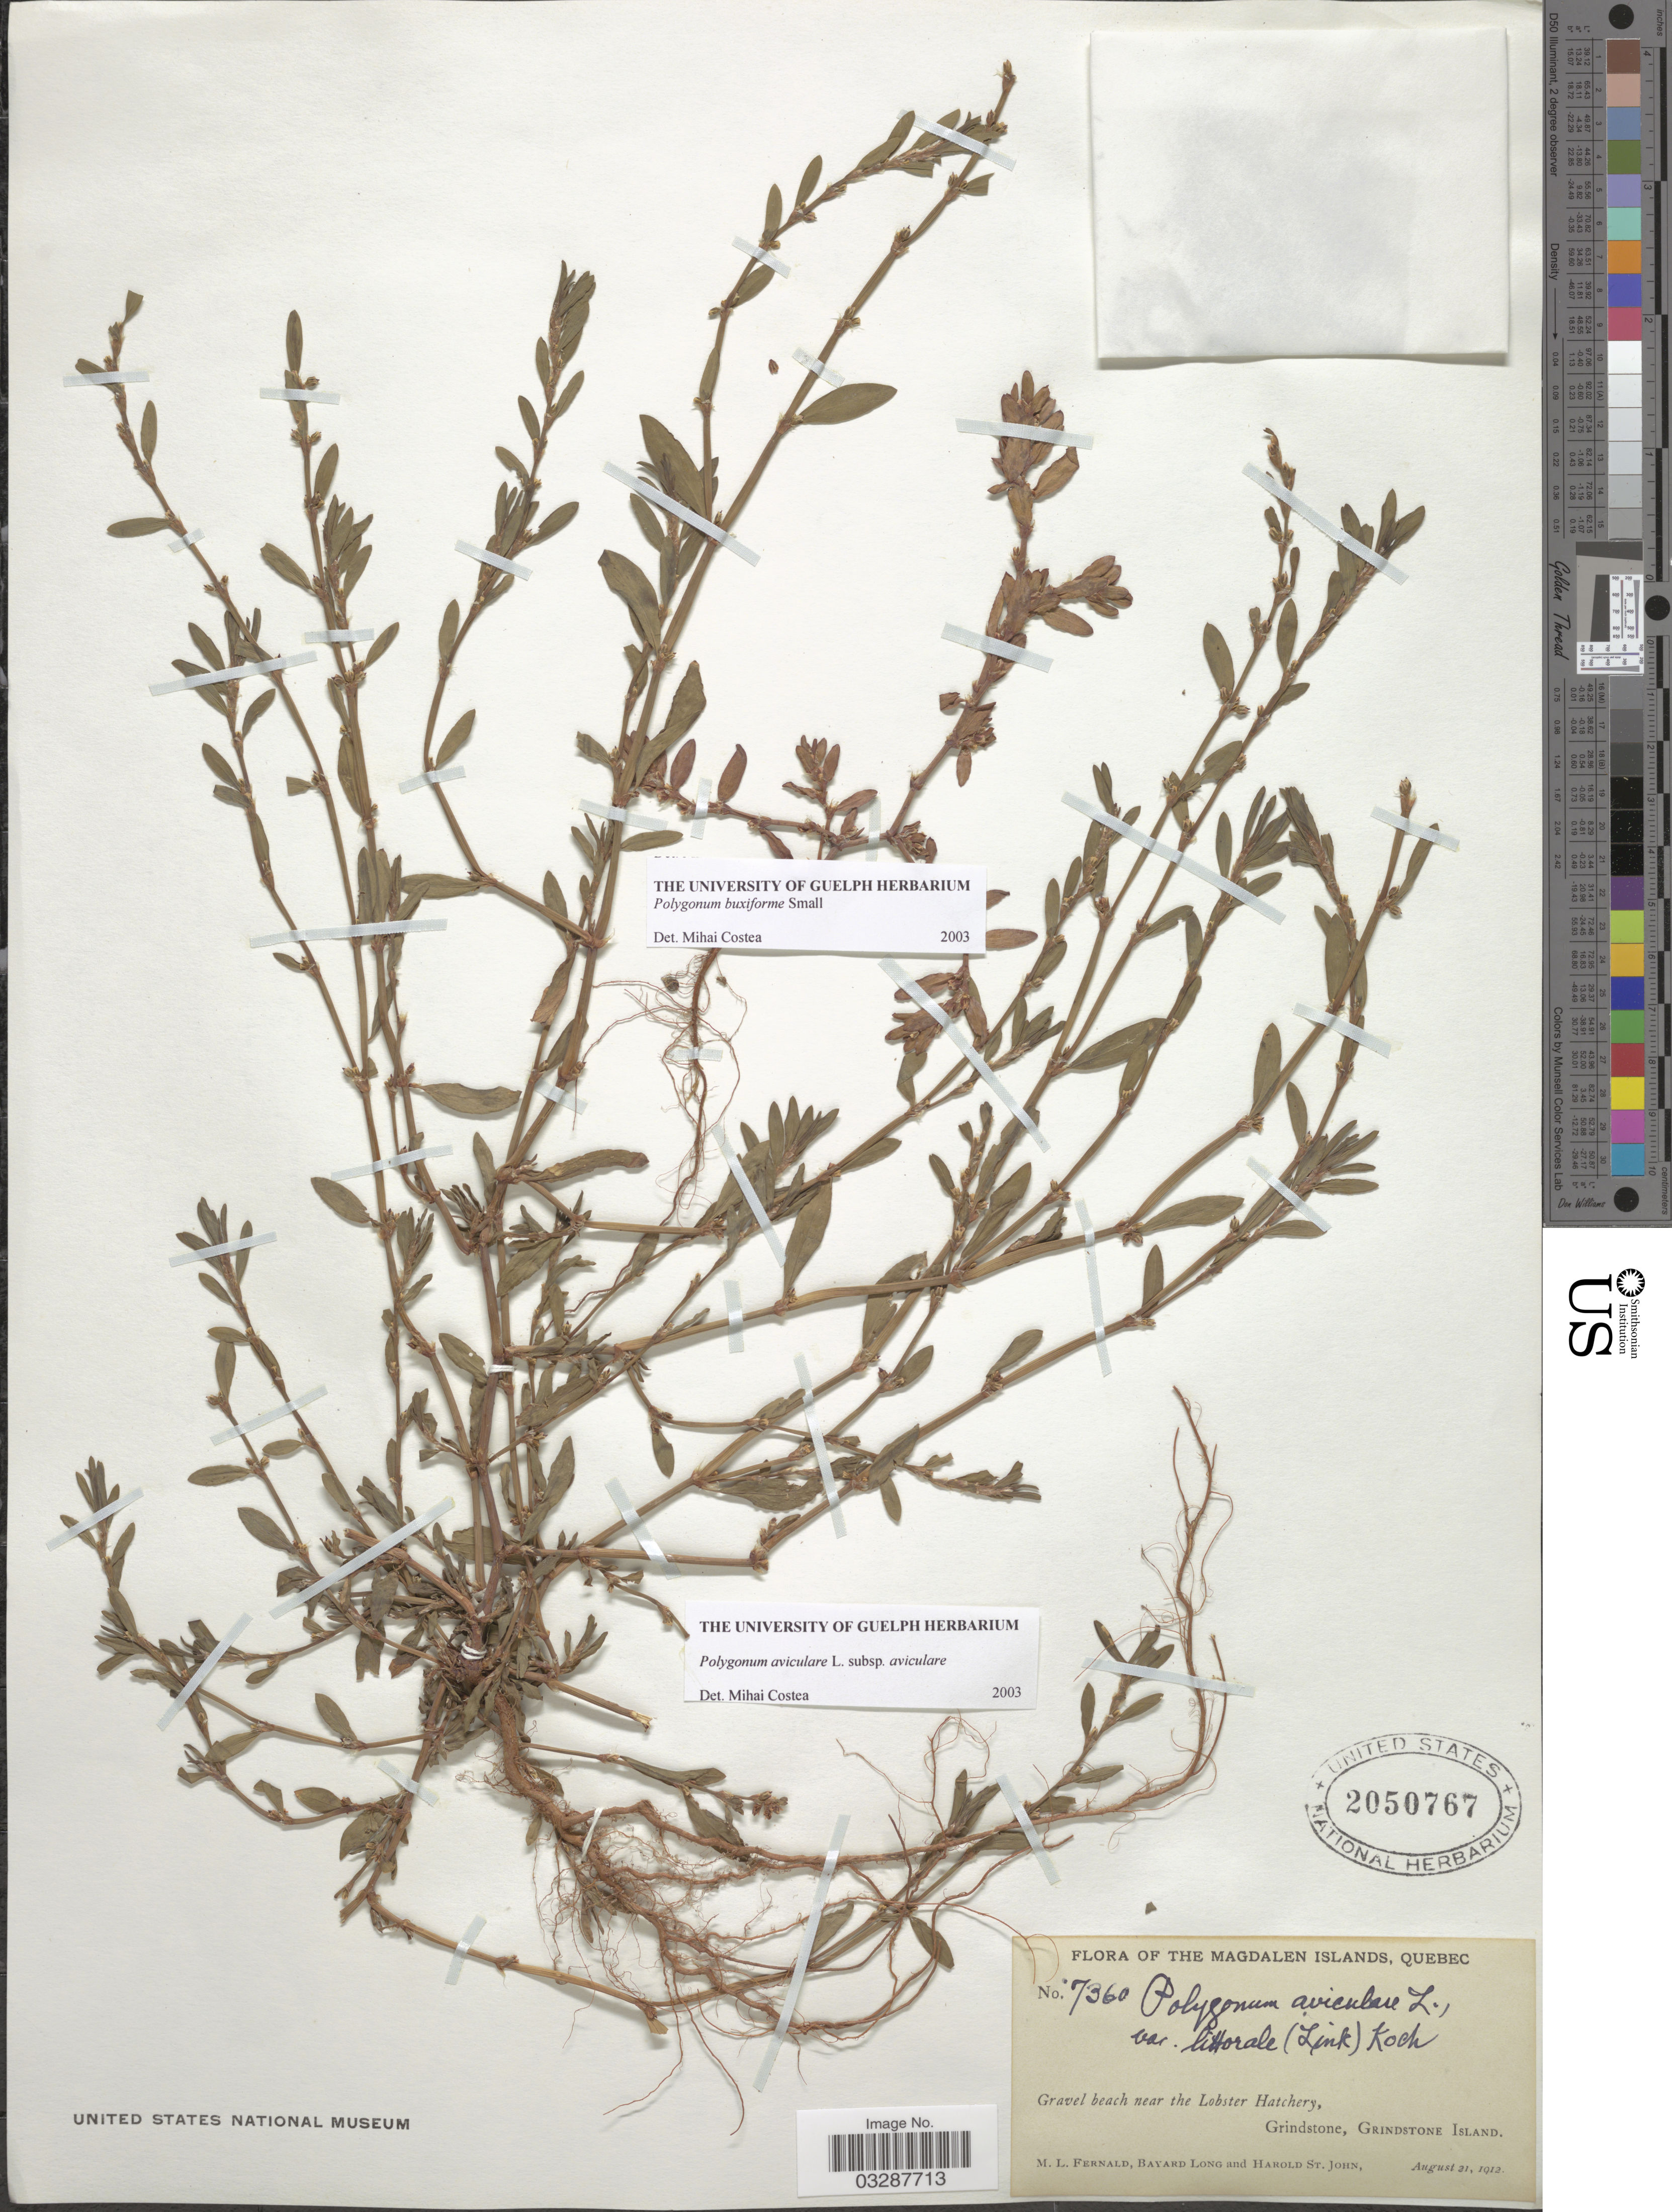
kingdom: Plantae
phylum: Tracheophyta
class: Magnoliopsida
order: Caryophyllales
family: Polygonaceae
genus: Polygonum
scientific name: Polygonum aviculare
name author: L.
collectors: M. L. Fernald, B. Long & H. St. John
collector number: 7360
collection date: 1912-08-21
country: Canada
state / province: Quebec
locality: Magdalen Islands. Gravel beach near the Lobster Hatchery, Grindstone, Grindstone Island.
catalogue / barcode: US 2050767